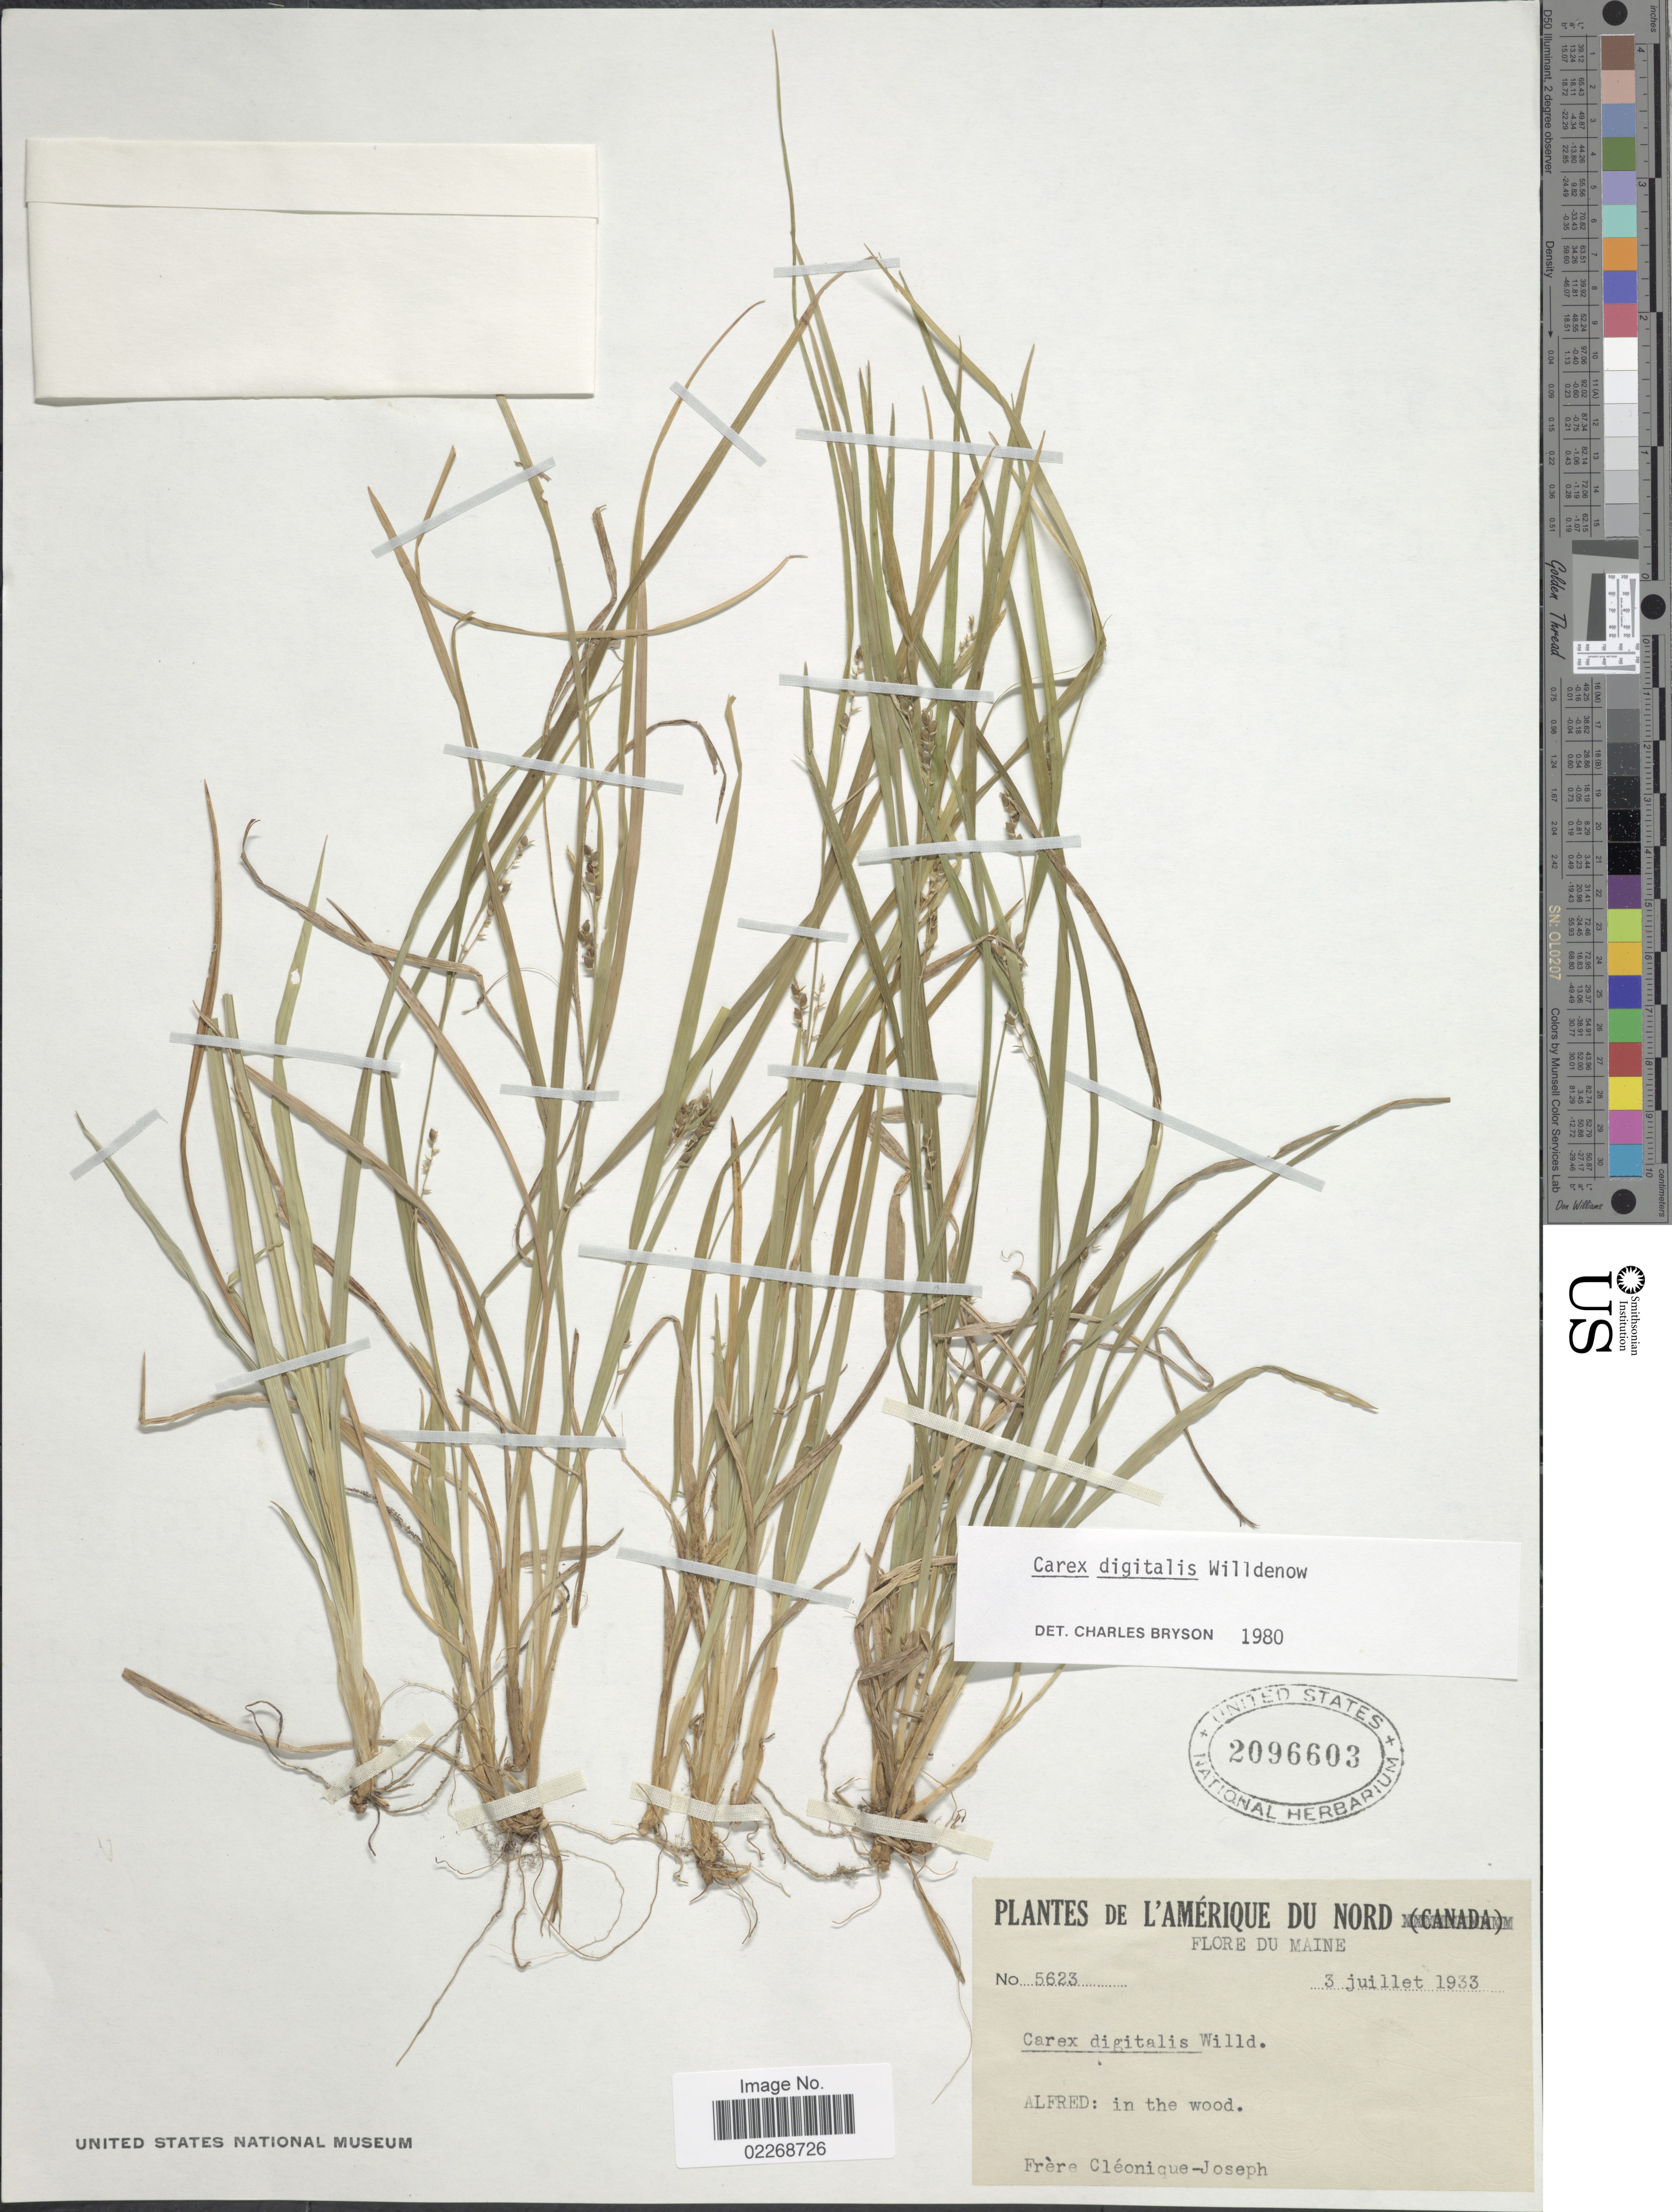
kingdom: Plantae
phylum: Tracheophyta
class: Liliopsida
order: Poales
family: Cyperaceae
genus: Carex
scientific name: Carex digitalis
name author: Willd.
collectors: Bro. Cleonique-Joseph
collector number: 5623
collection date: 1933-07-03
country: United States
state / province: Maine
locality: L'Amerique du Nord. Alfred: in the wood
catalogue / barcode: US 2096603